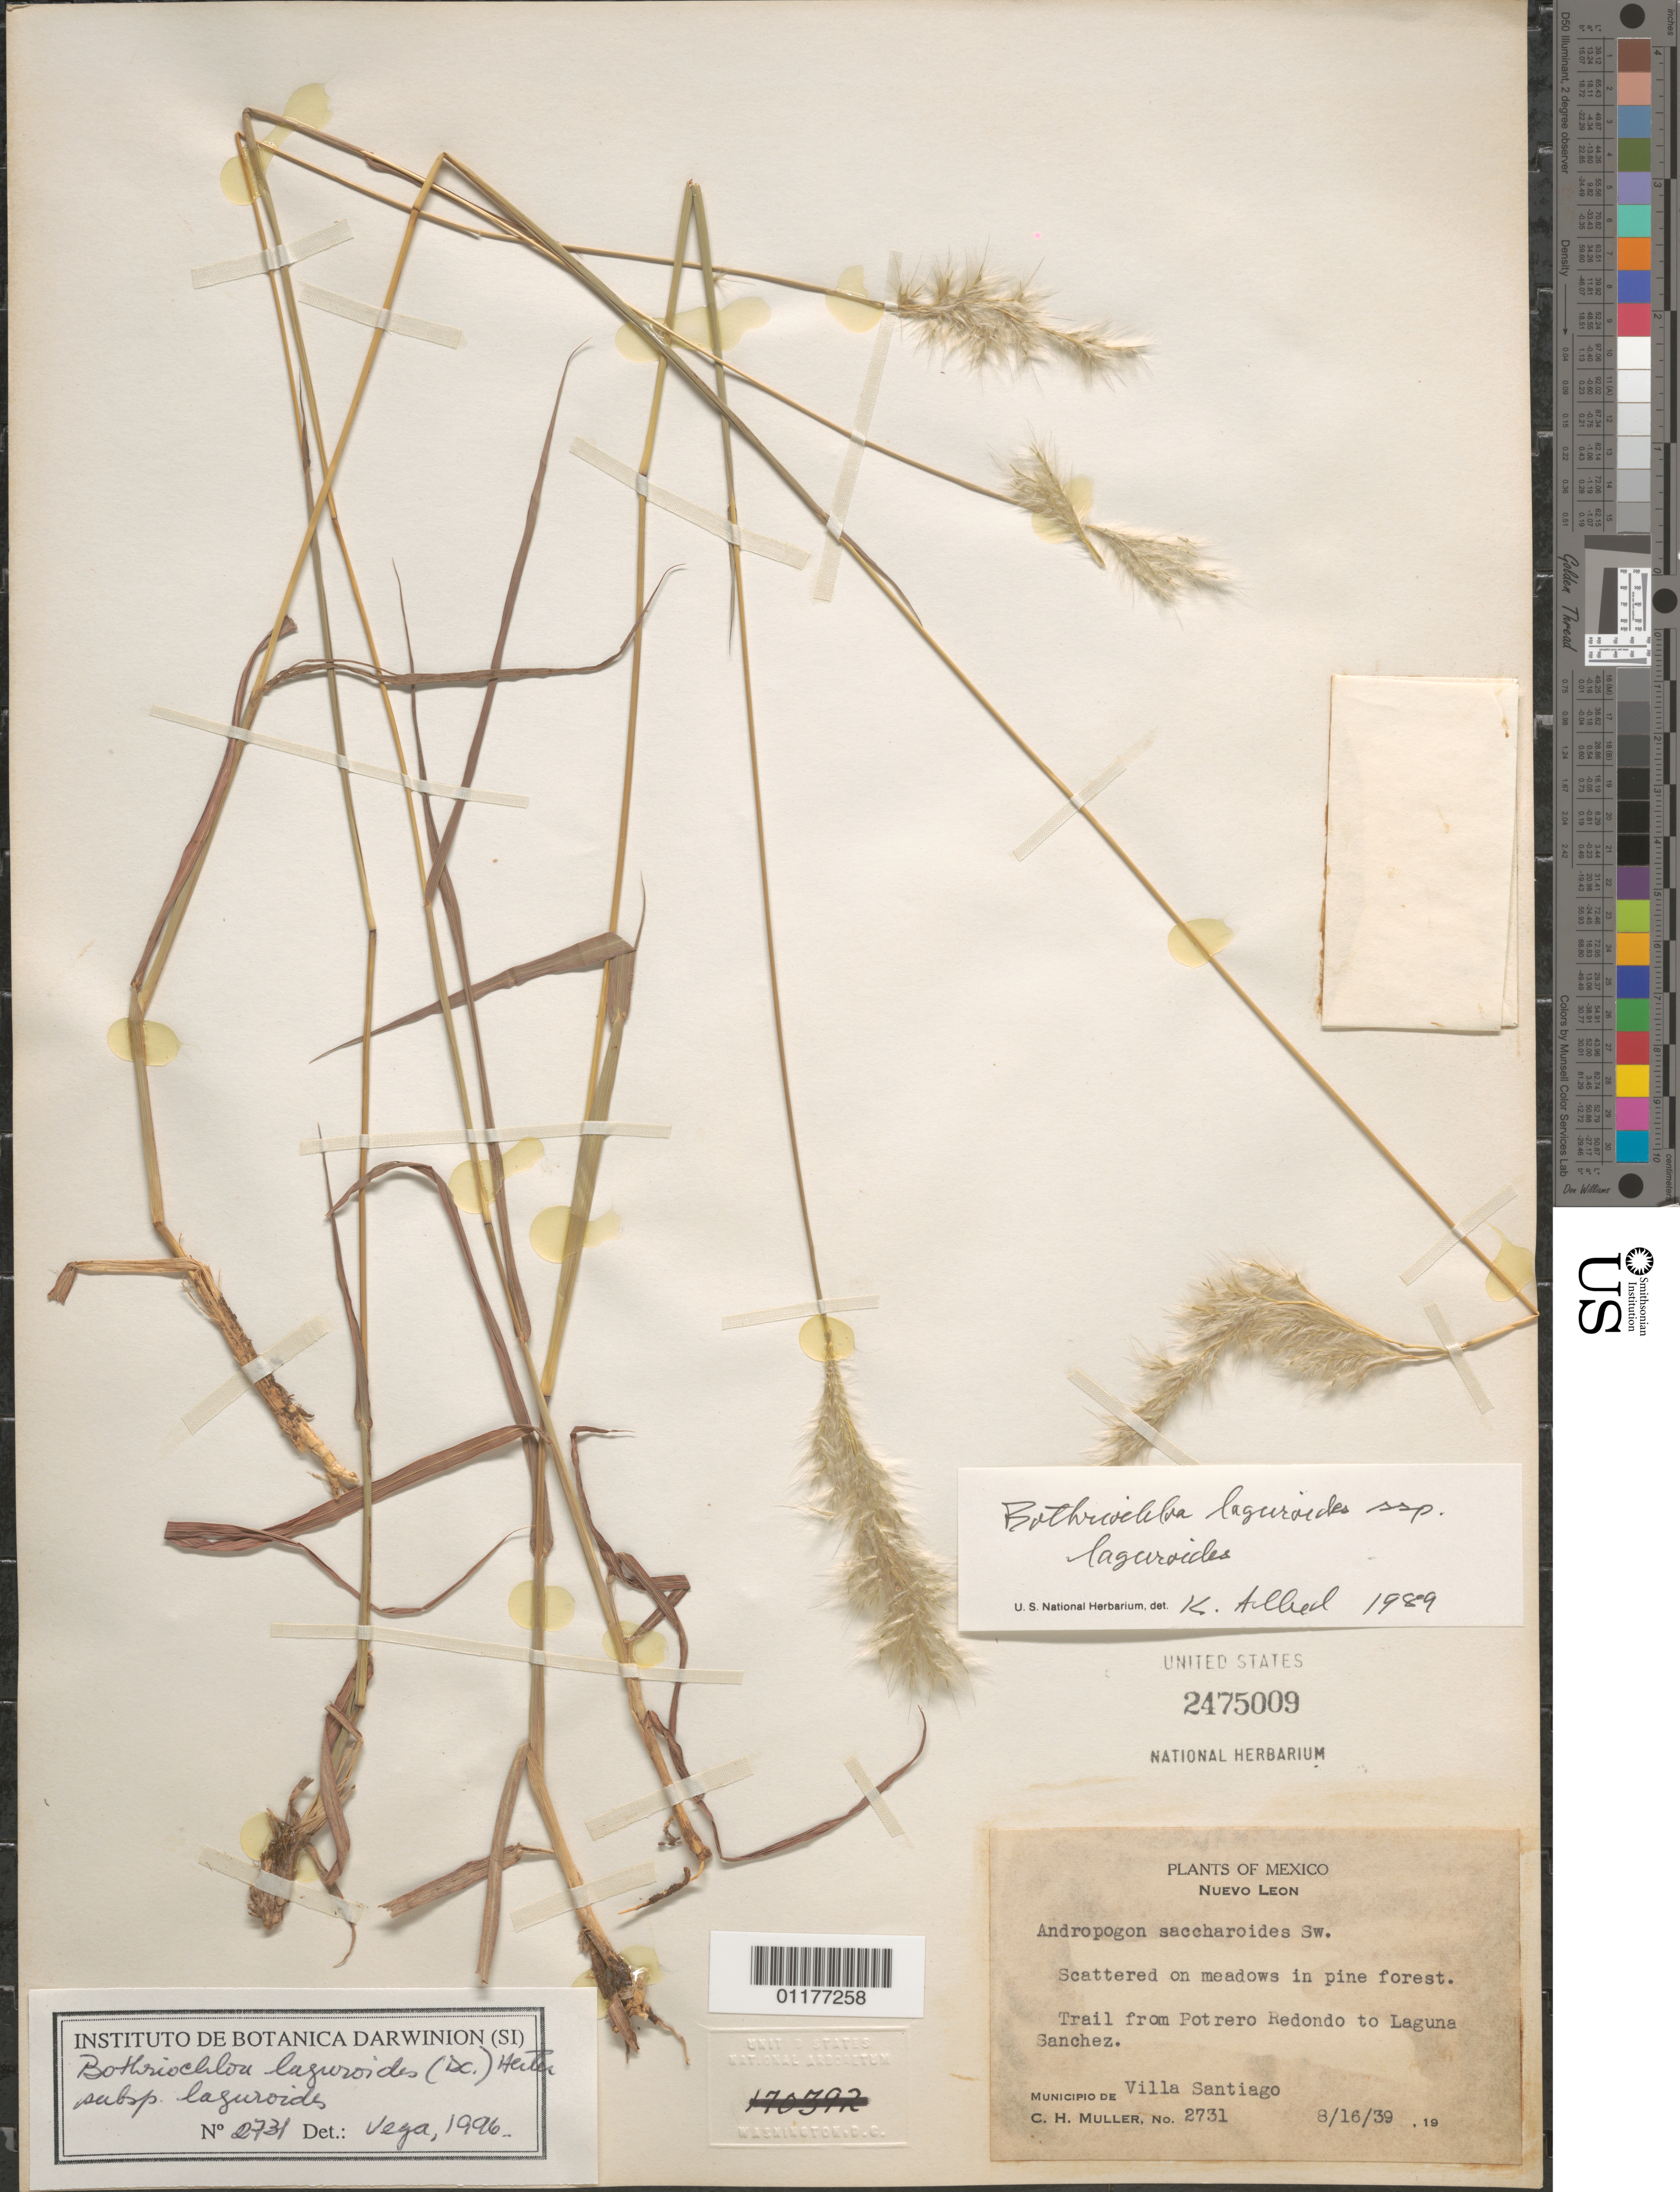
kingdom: Plantae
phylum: Tracheophyta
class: Liliopsida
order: Poales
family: Poaceae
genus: Bothriochloa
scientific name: Bothriochloa laguroides subsp. laguroides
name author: (DC.) Herter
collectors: C. H. Müller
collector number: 2731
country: Mexico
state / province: Nuevo León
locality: Trail from Potrero Redondo to Laguna Sanchez.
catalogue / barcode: US 2475009